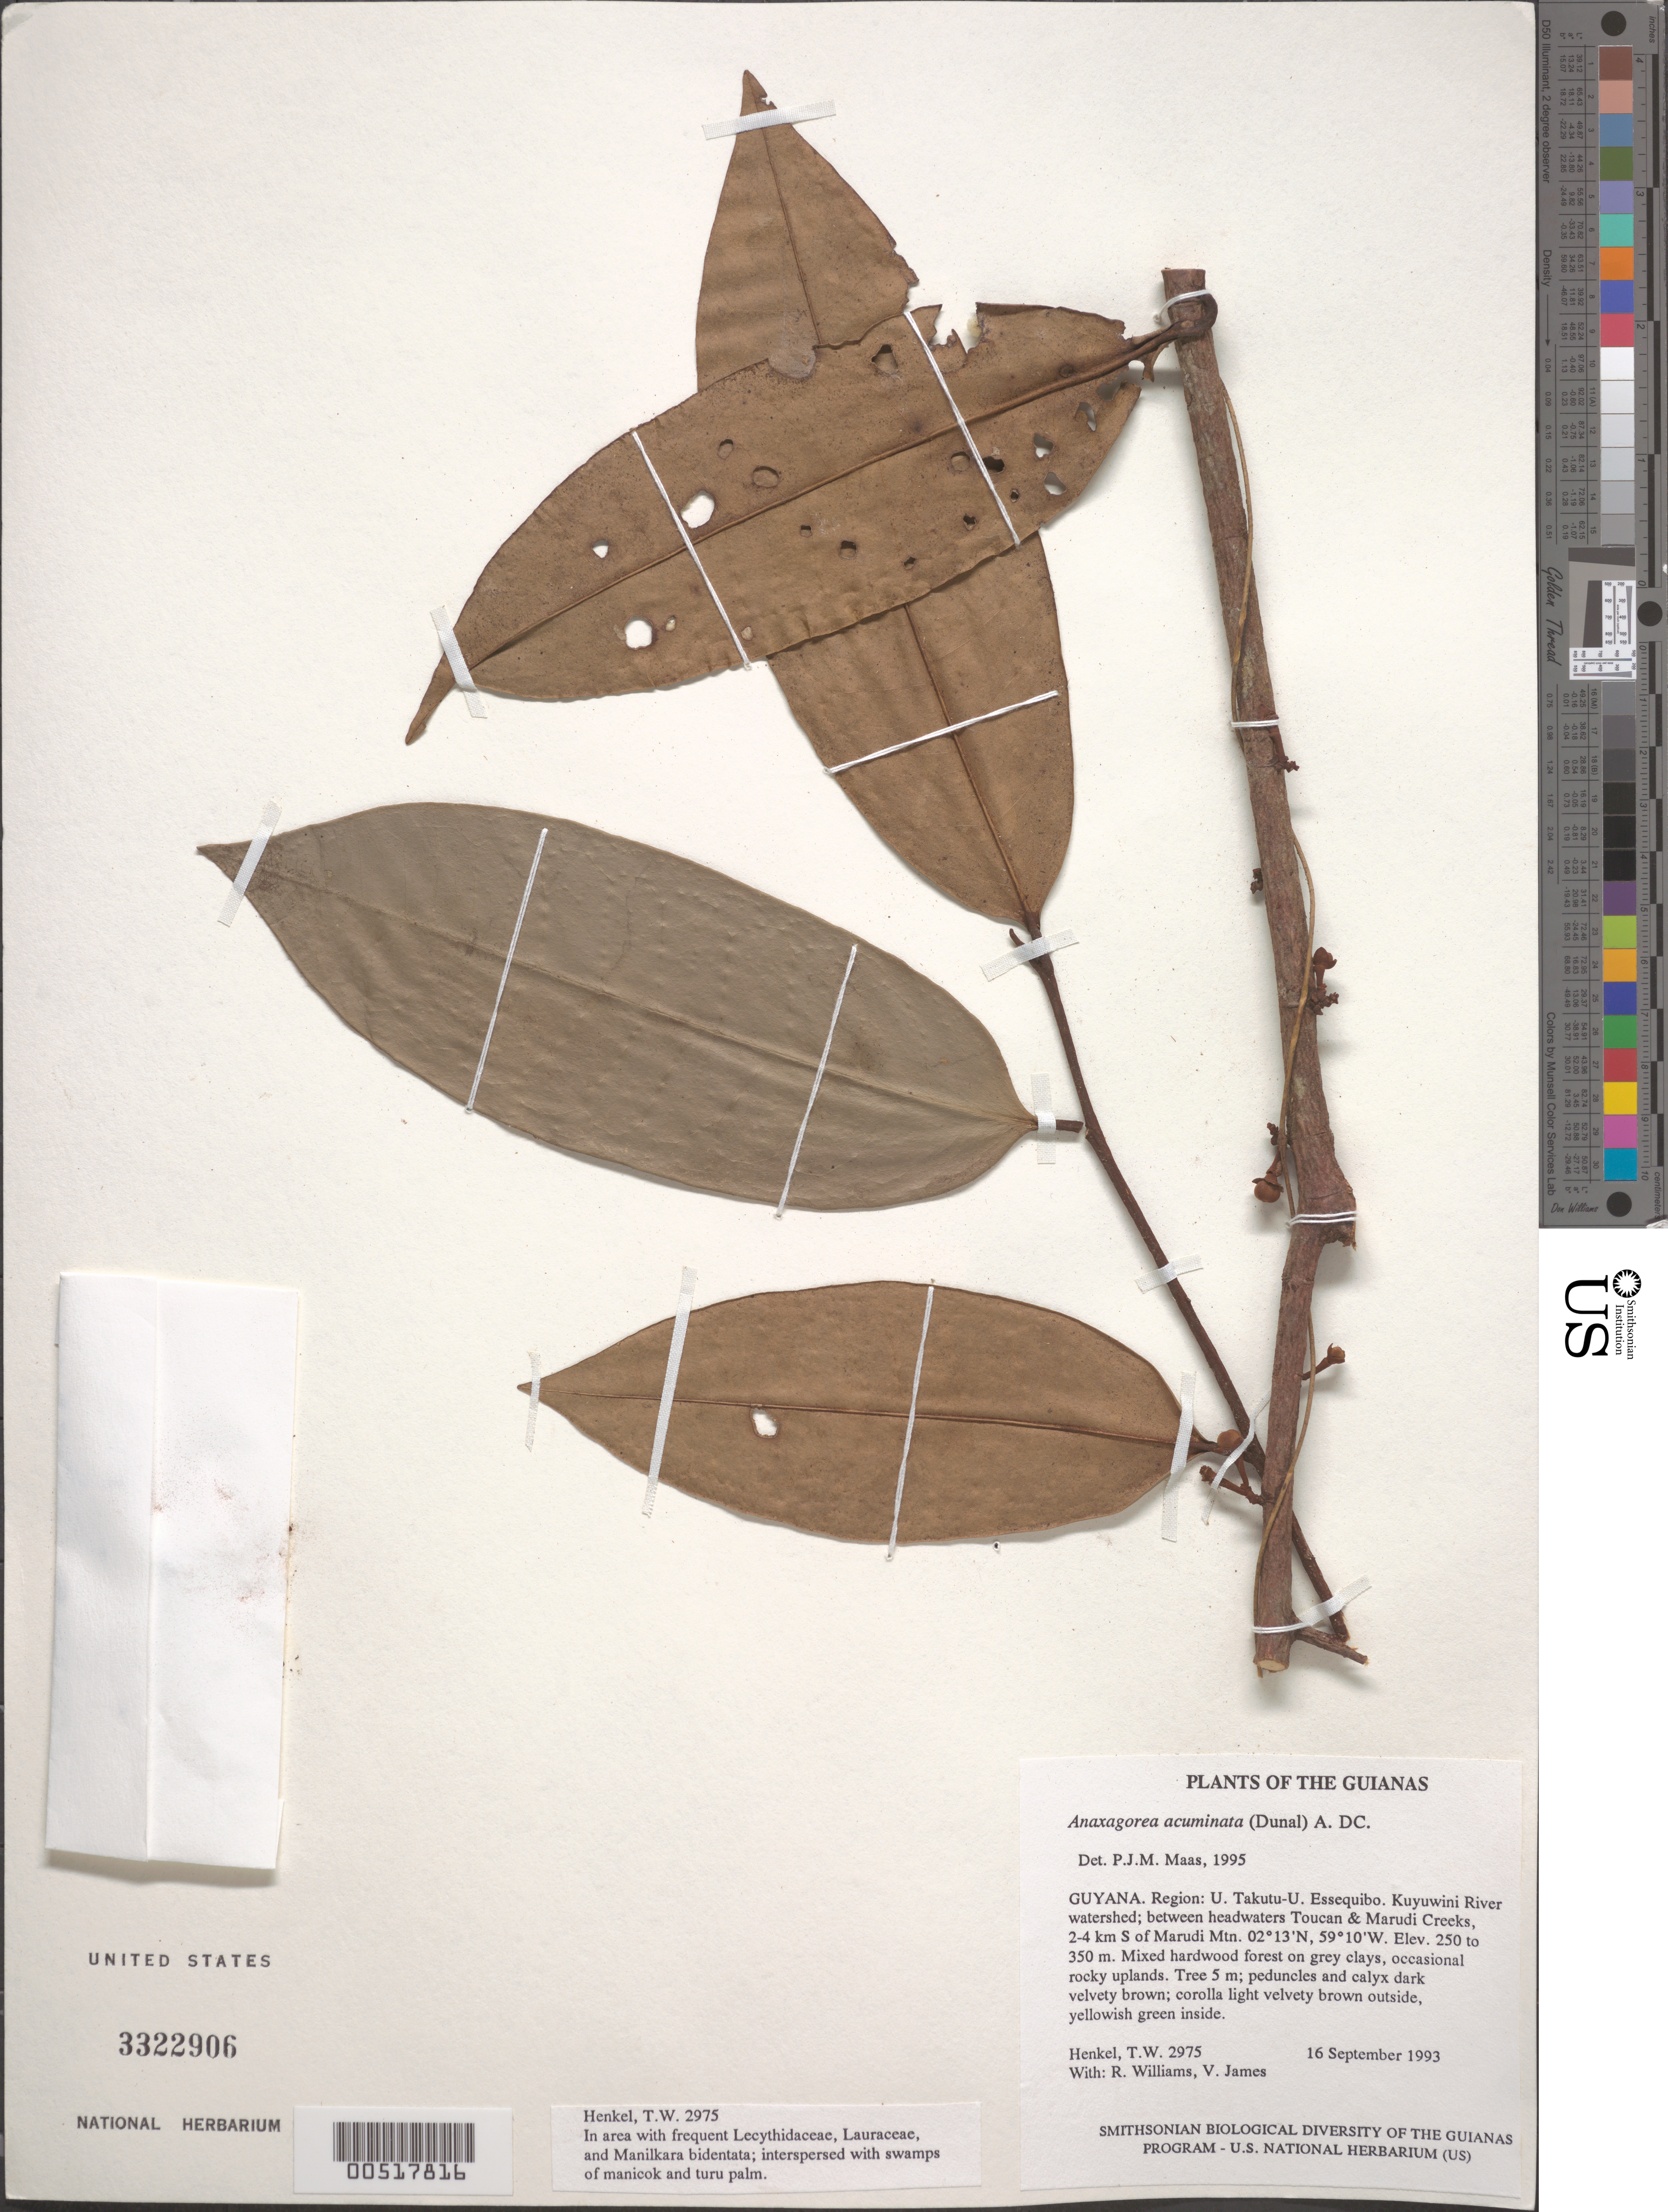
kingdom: Plantae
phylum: Tracheophyta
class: Magnoliopsida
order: Magnoliales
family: Annonaceae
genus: Anaxagorea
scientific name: Anaxagorea acuminata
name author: (Dunal) A. DC.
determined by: Maas, Paul J. M.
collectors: T. Henkel, R. Williams & V. James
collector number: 2975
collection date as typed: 16 September 1993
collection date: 1993-09-16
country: Guyana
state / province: U. Takutu-U. Essequibo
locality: Kuyuwini R watershed; between headwaters Toucan & Marudi Creeks, 2-4 km S of Marudi Mt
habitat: Mixed hardwood forest on grey clays, occasional rocky uplands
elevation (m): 250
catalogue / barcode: US 3322906